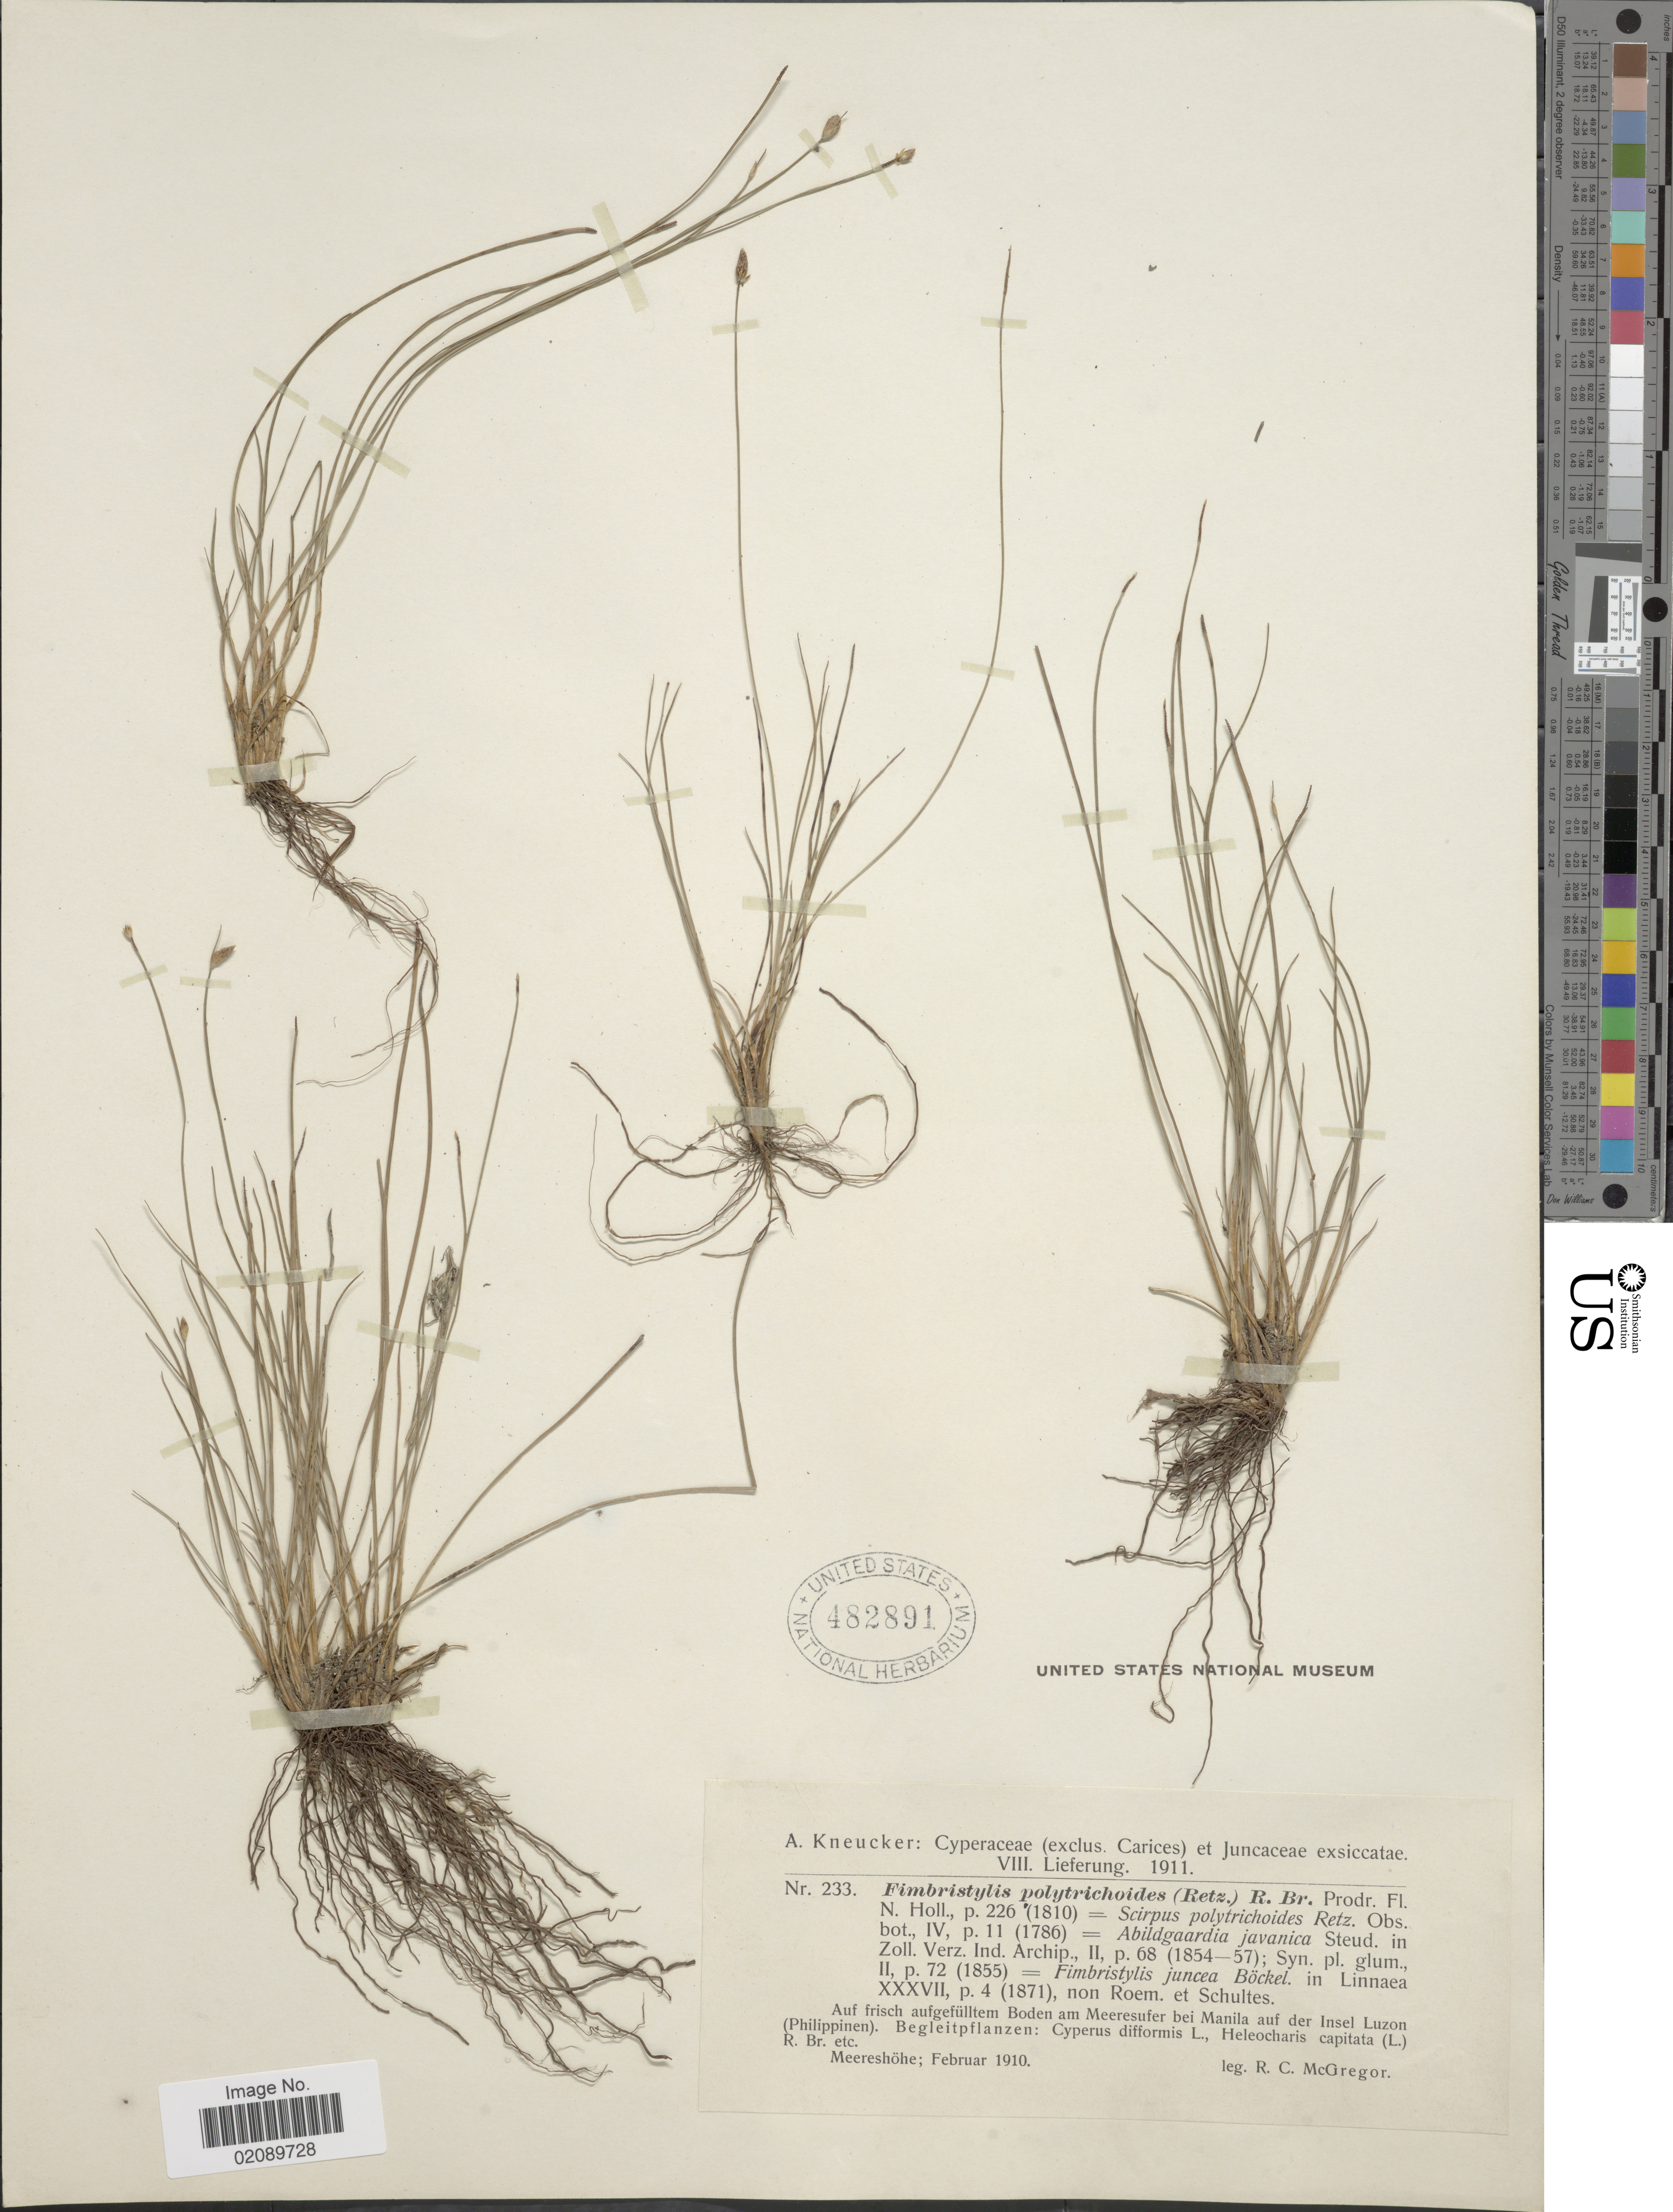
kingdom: Plantae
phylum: Tracheophyta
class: Liliopsida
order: Poales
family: Cyperaceae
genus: Fimbristylis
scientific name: Fimbristylis polytrichoides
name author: (Retz.) Vahl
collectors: R. C. McGregor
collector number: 233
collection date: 1910-02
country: Philippines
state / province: National Capital Region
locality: Bei Manila auf der Insel Luzon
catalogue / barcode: US 482891